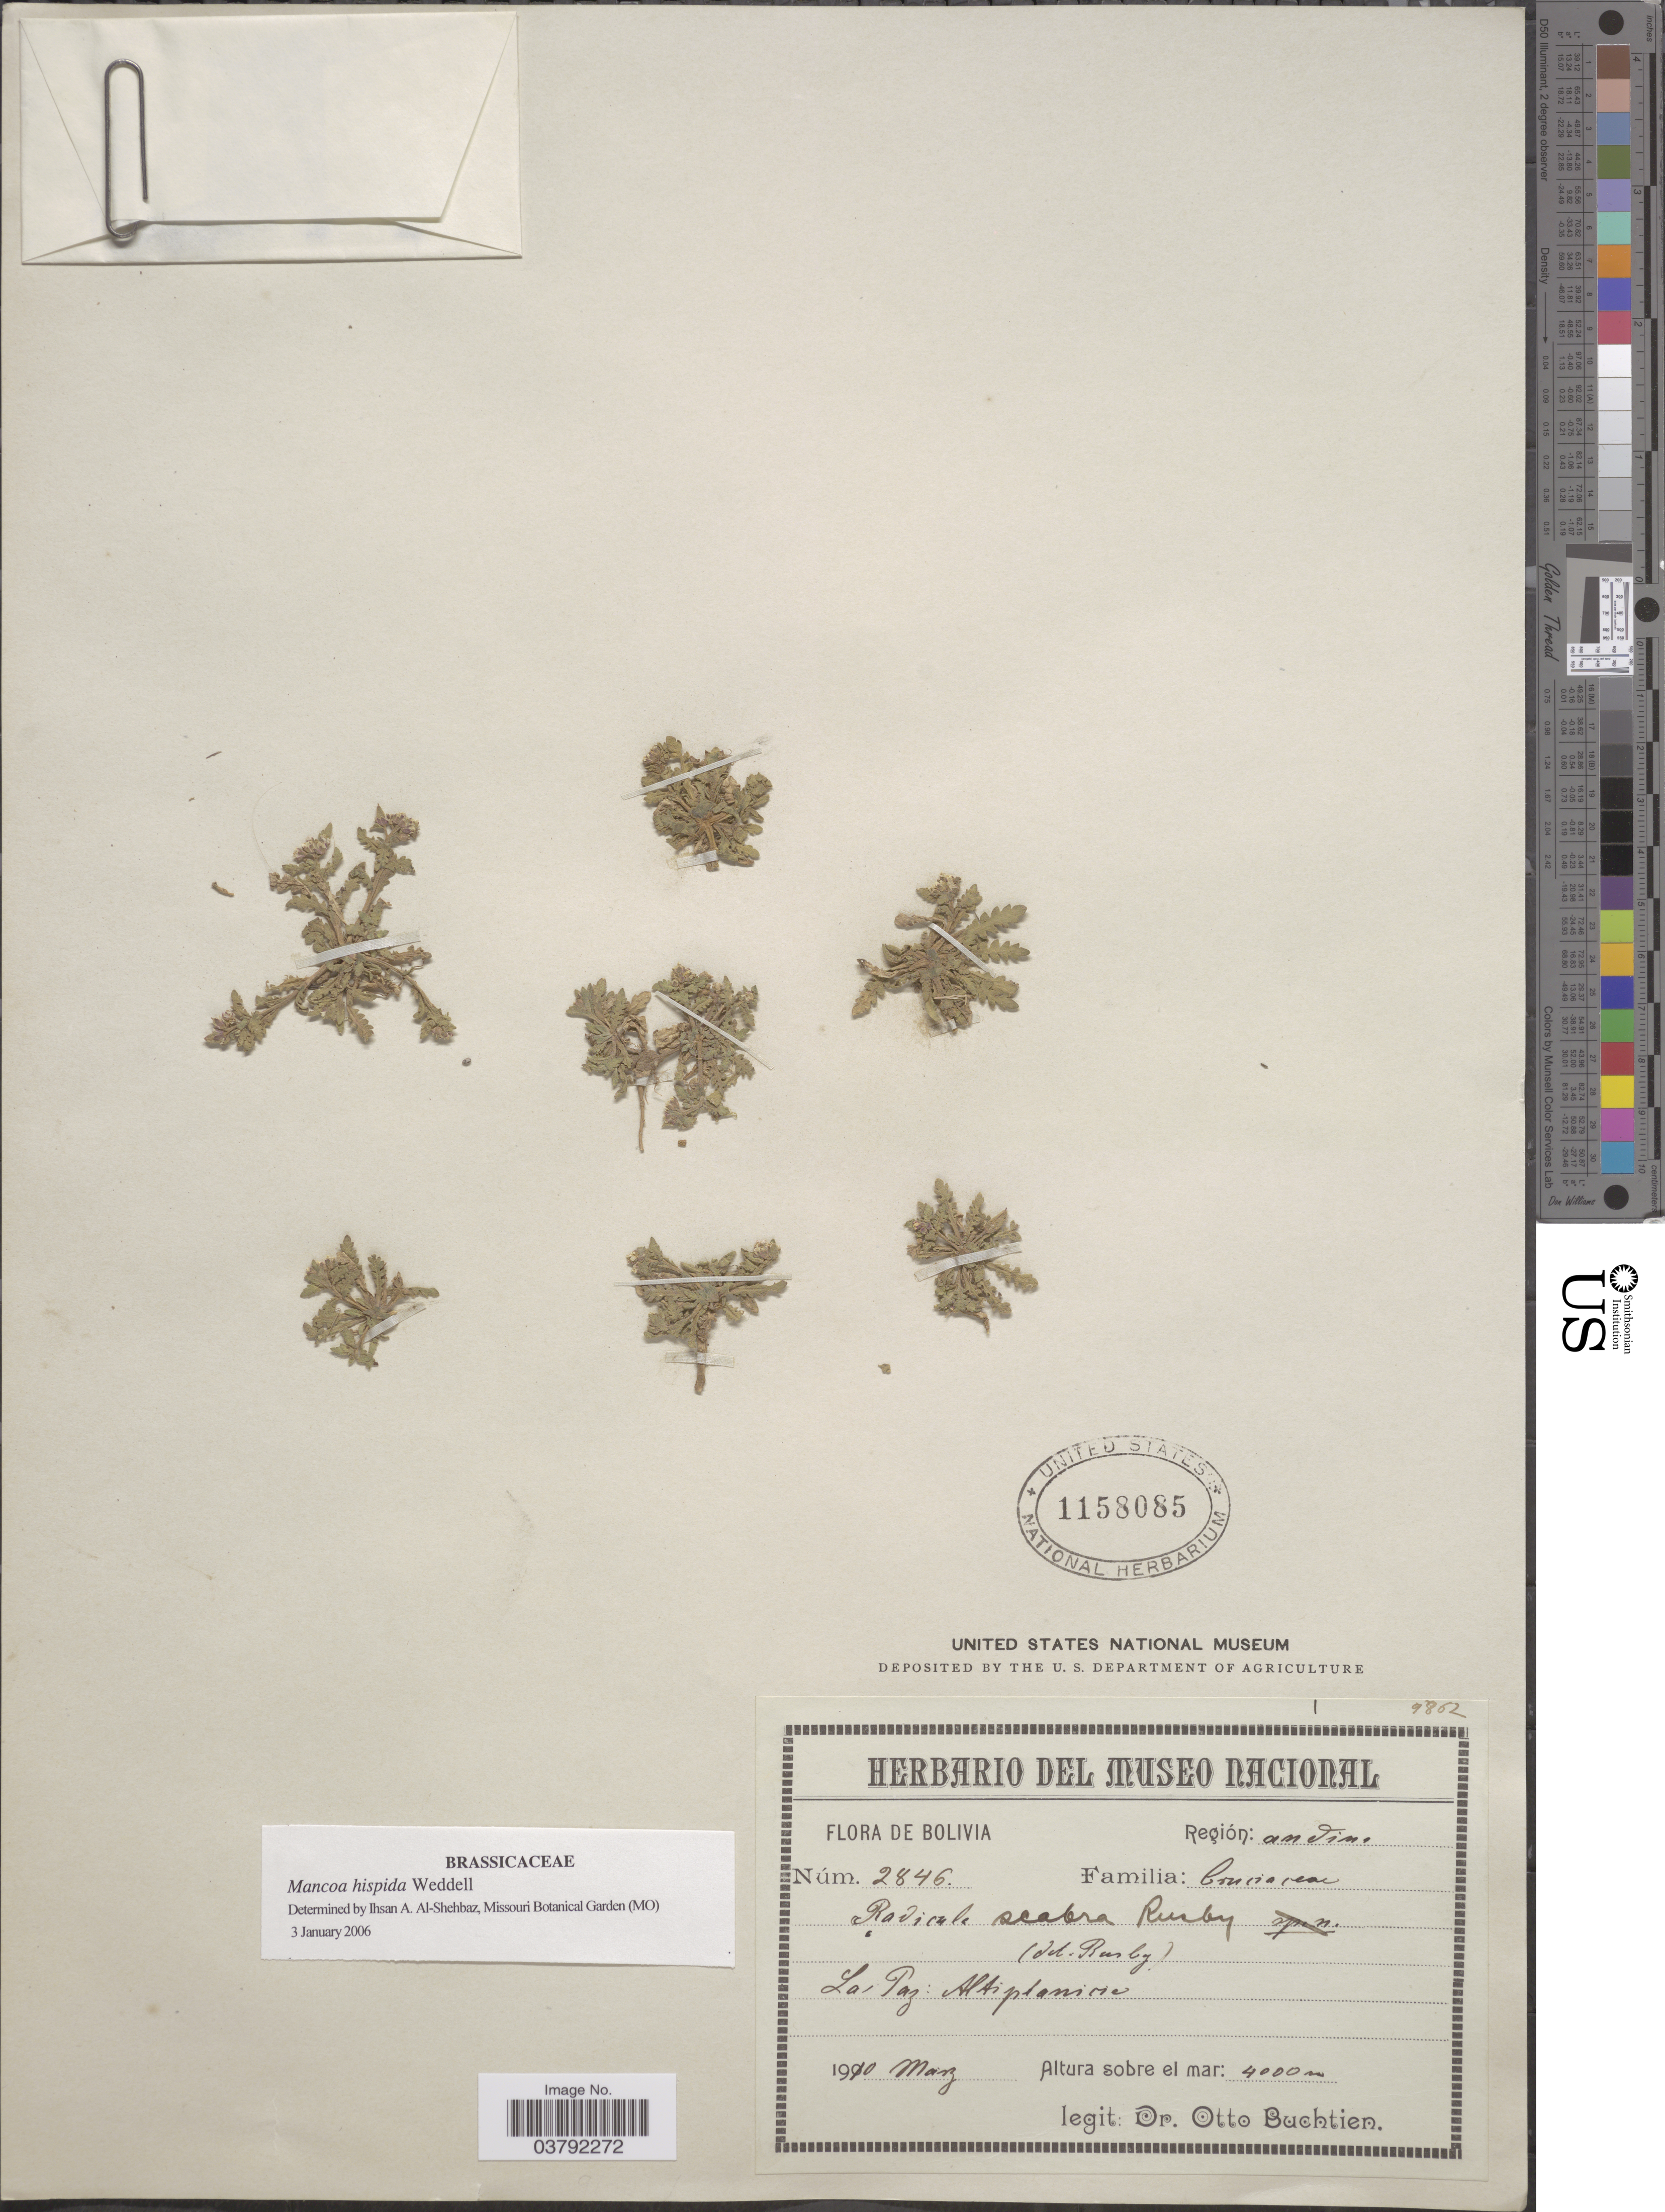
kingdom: Plantae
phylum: Tracheophyta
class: Magnoliopsida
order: Brassicales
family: Brassicaceae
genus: Mancoa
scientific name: Mancoa hispida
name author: Wedd.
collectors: O. Buchtien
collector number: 2846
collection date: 1910-03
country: Bolivia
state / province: La Paz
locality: La Paz: Altiplanicie. Región: Andine.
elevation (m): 4000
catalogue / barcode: US 1158085